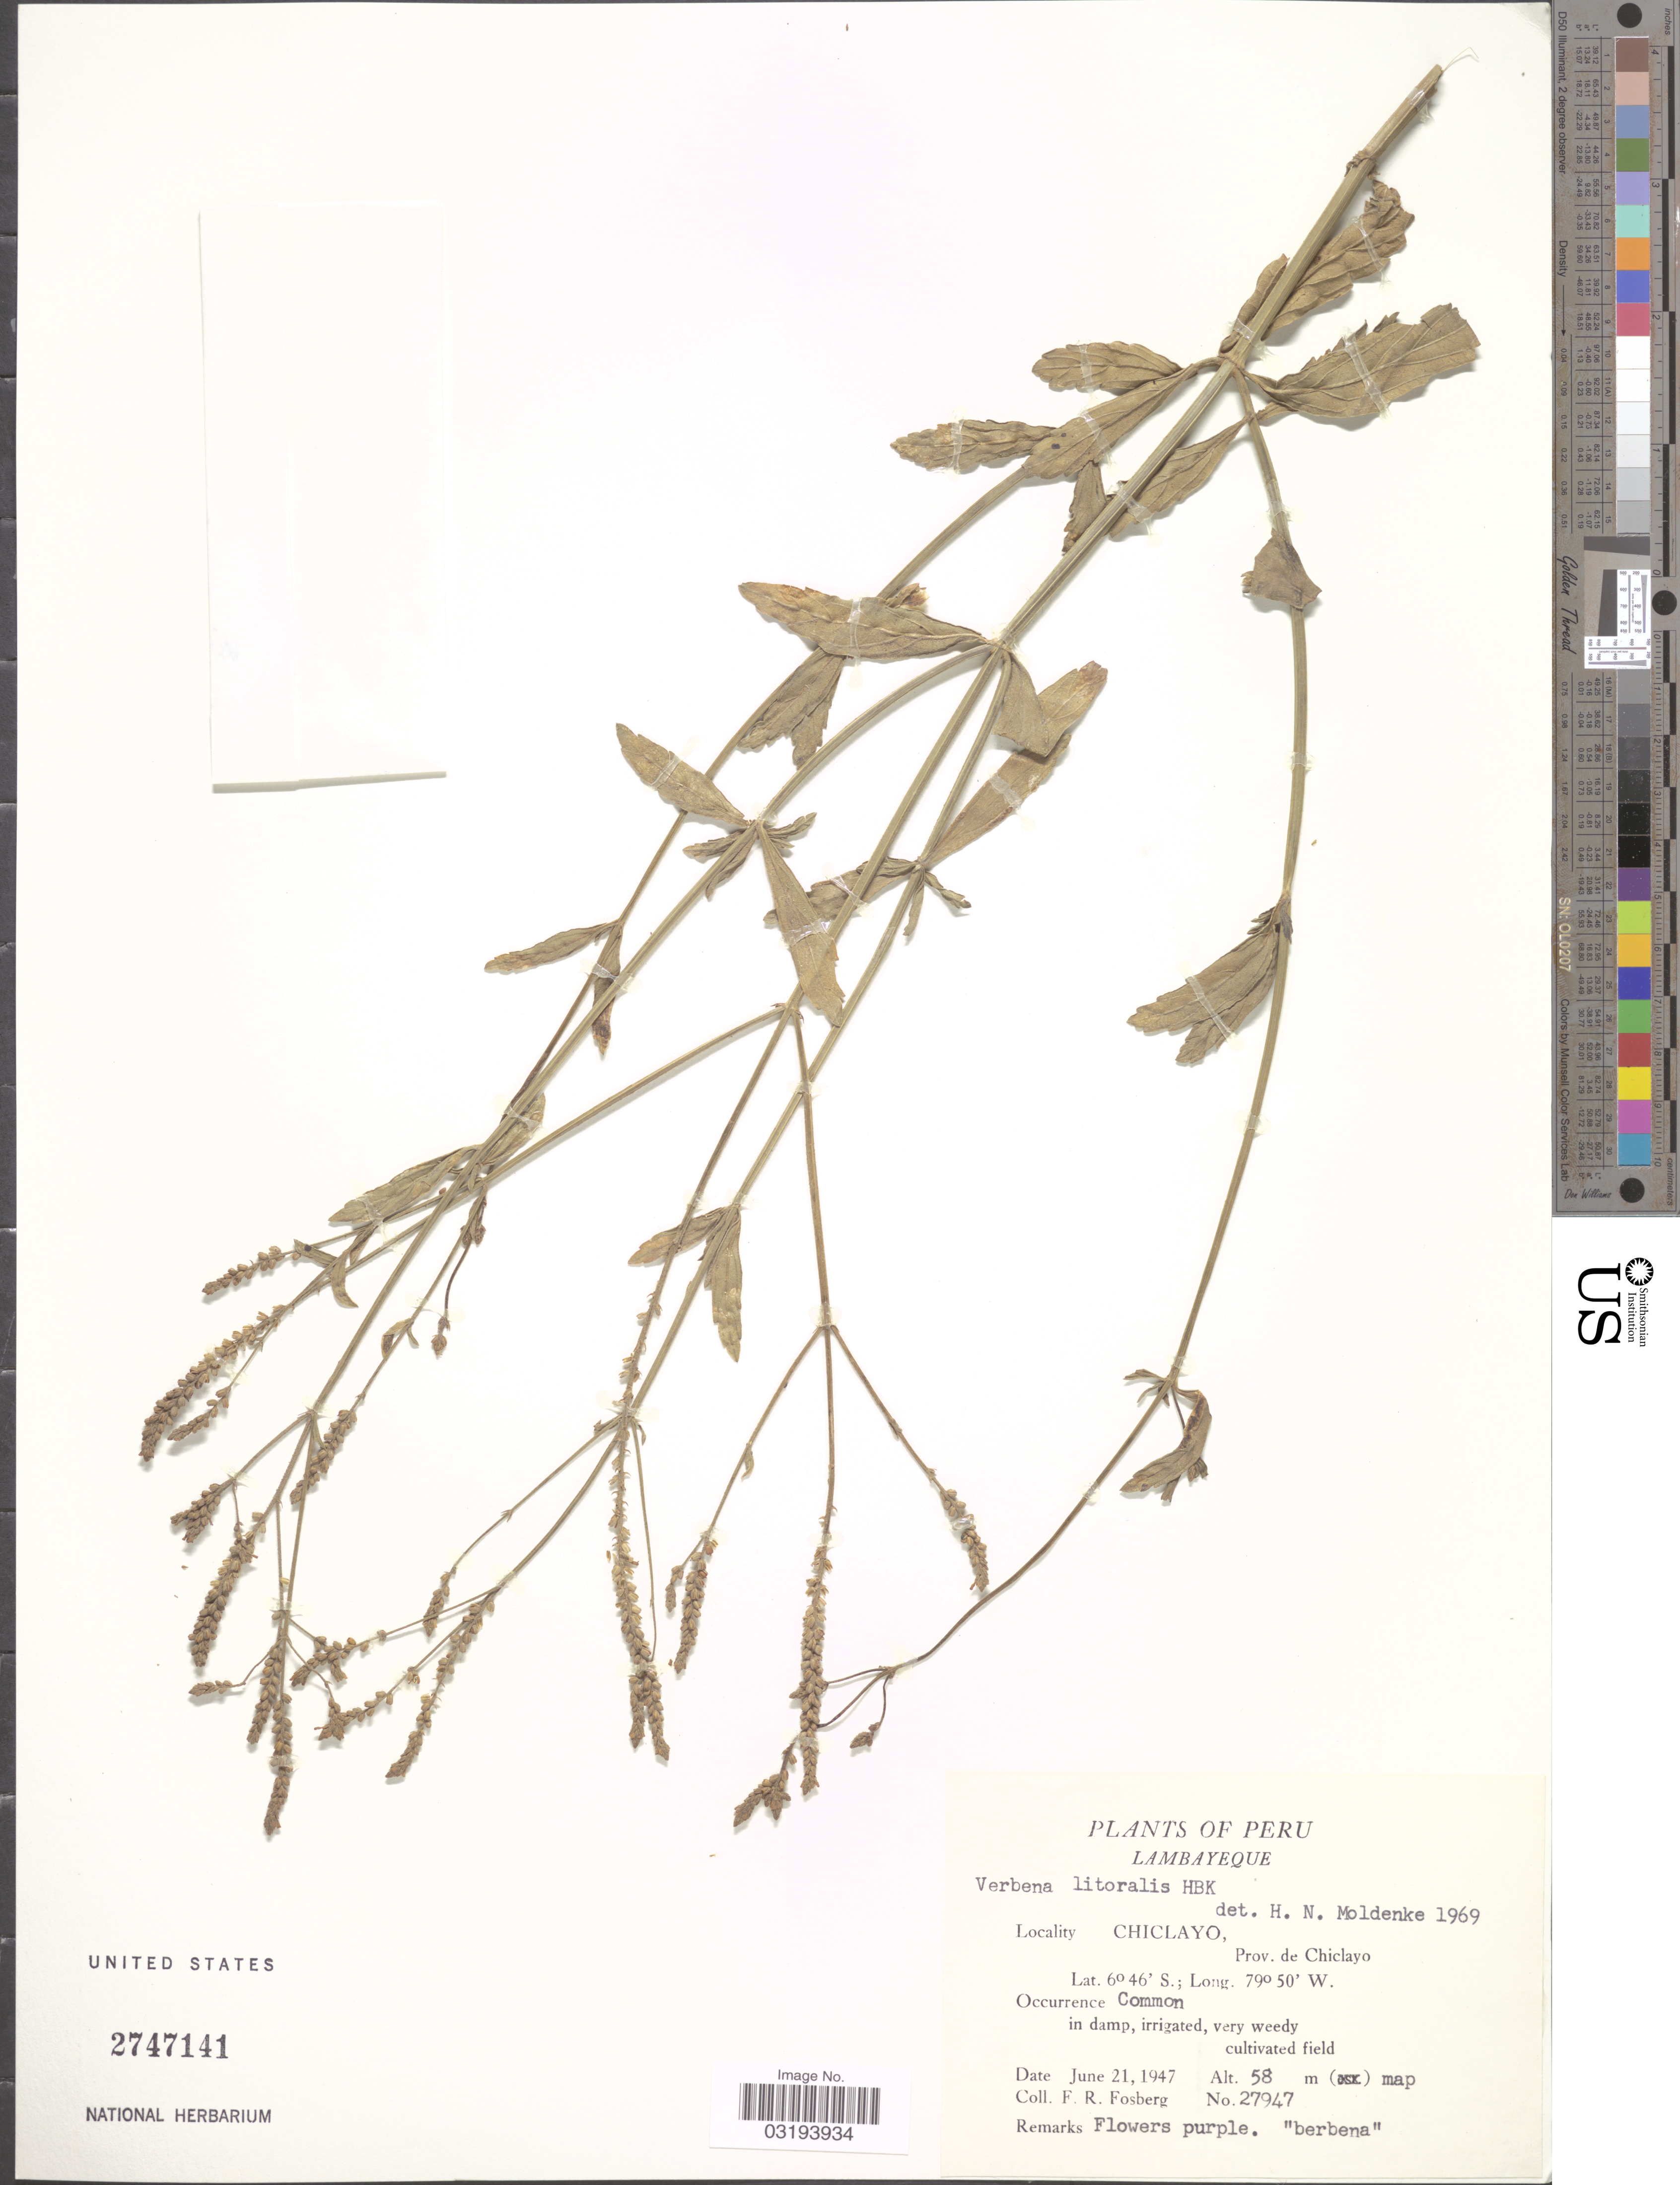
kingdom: Plantae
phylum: Tracheophyta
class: Magnoliopsida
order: Lamiales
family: Verbenaceae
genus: Verbena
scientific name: Verbena litoralis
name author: Kunth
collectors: F. R. Fosberg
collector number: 27947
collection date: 1947-06-21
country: Peru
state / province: Lambayeque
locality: Chiclayo. Prov. de Chiclayo.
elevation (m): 58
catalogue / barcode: US 2747141